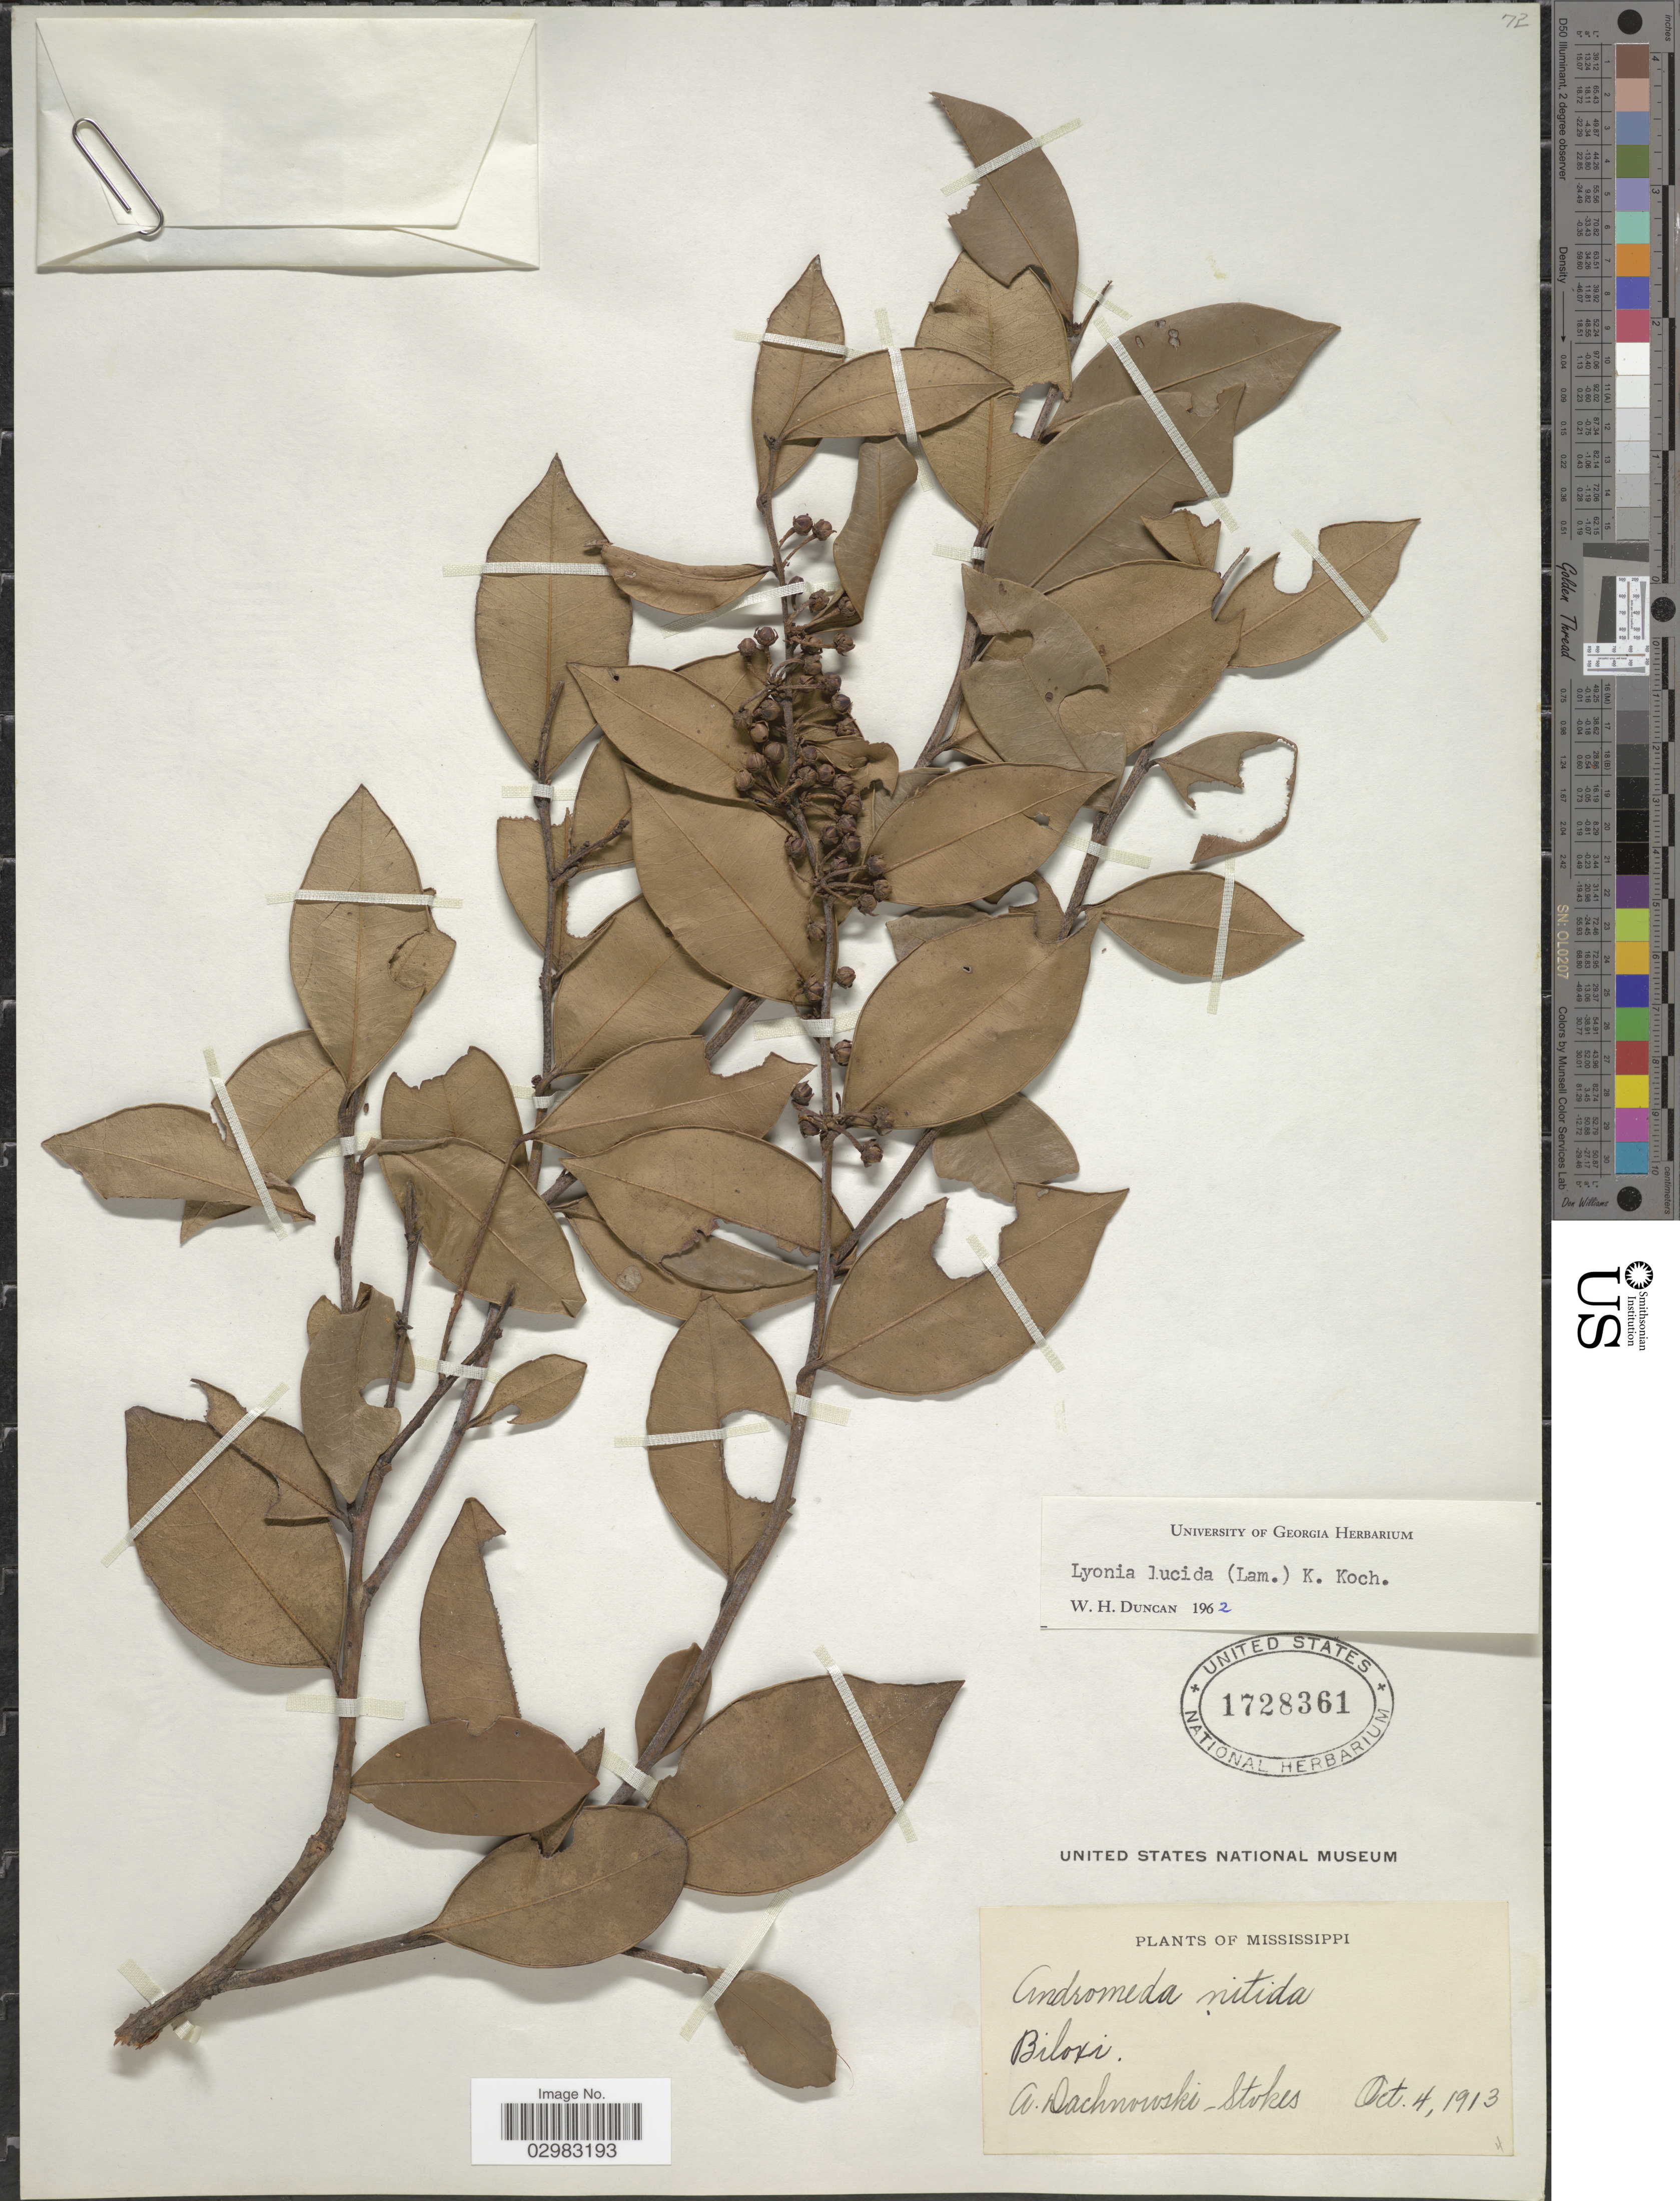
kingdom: Plantae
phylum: Tracheophyta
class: Magnoliopsida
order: Ericales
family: Ericaceae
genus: Lyonia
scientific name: Lyonia lucida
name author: K. Koch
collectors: A. P. Dachnowski-Stokes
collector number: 4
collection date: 1913-10-04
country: United States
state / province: Mississippi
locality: Biloxi.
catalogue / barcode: US 1728361